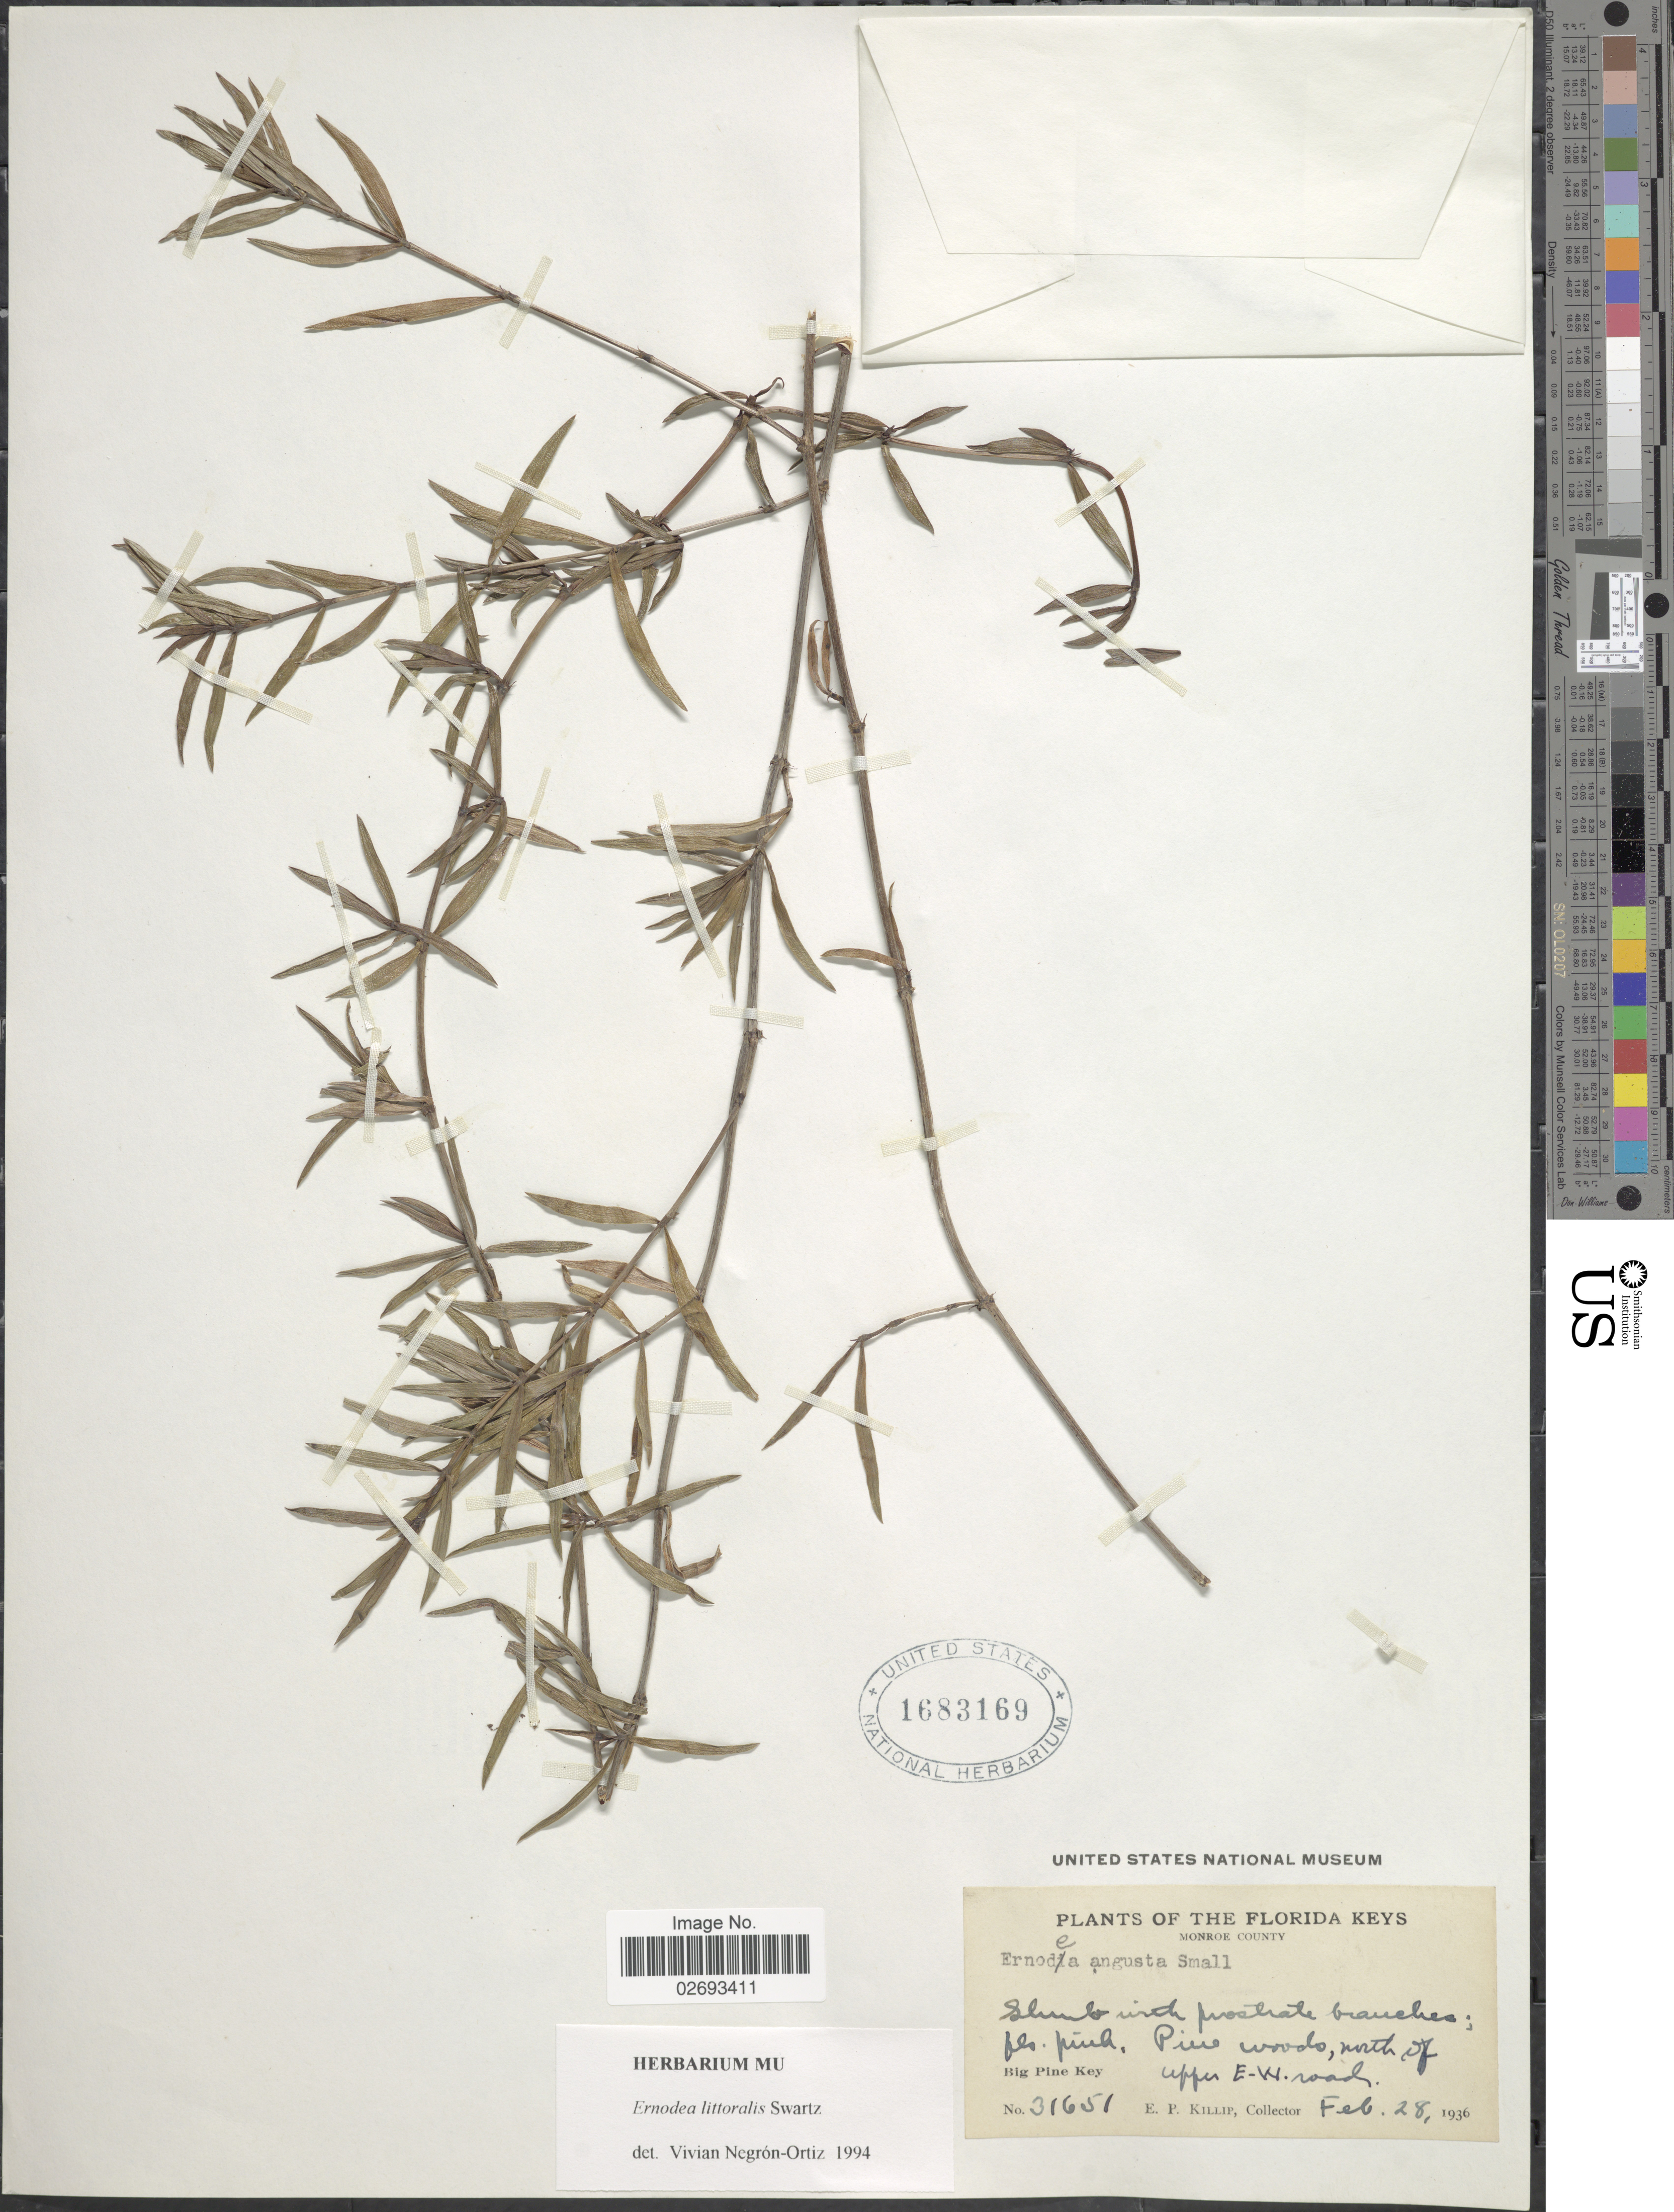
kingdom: Plantae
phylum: Tracheophyta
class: Magnoliopsida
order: Gentianales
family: Rubiaceae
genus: Ernodea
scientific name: Ernodea littoralis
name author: Sw.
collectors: E. P. Killip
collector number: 31651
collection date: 1936-02-28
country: United States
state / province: Florida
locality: Florida Keys. Monroe County. Pine woods, north of upper E.-W. road. Big Pine Key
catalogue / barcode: US 1683169